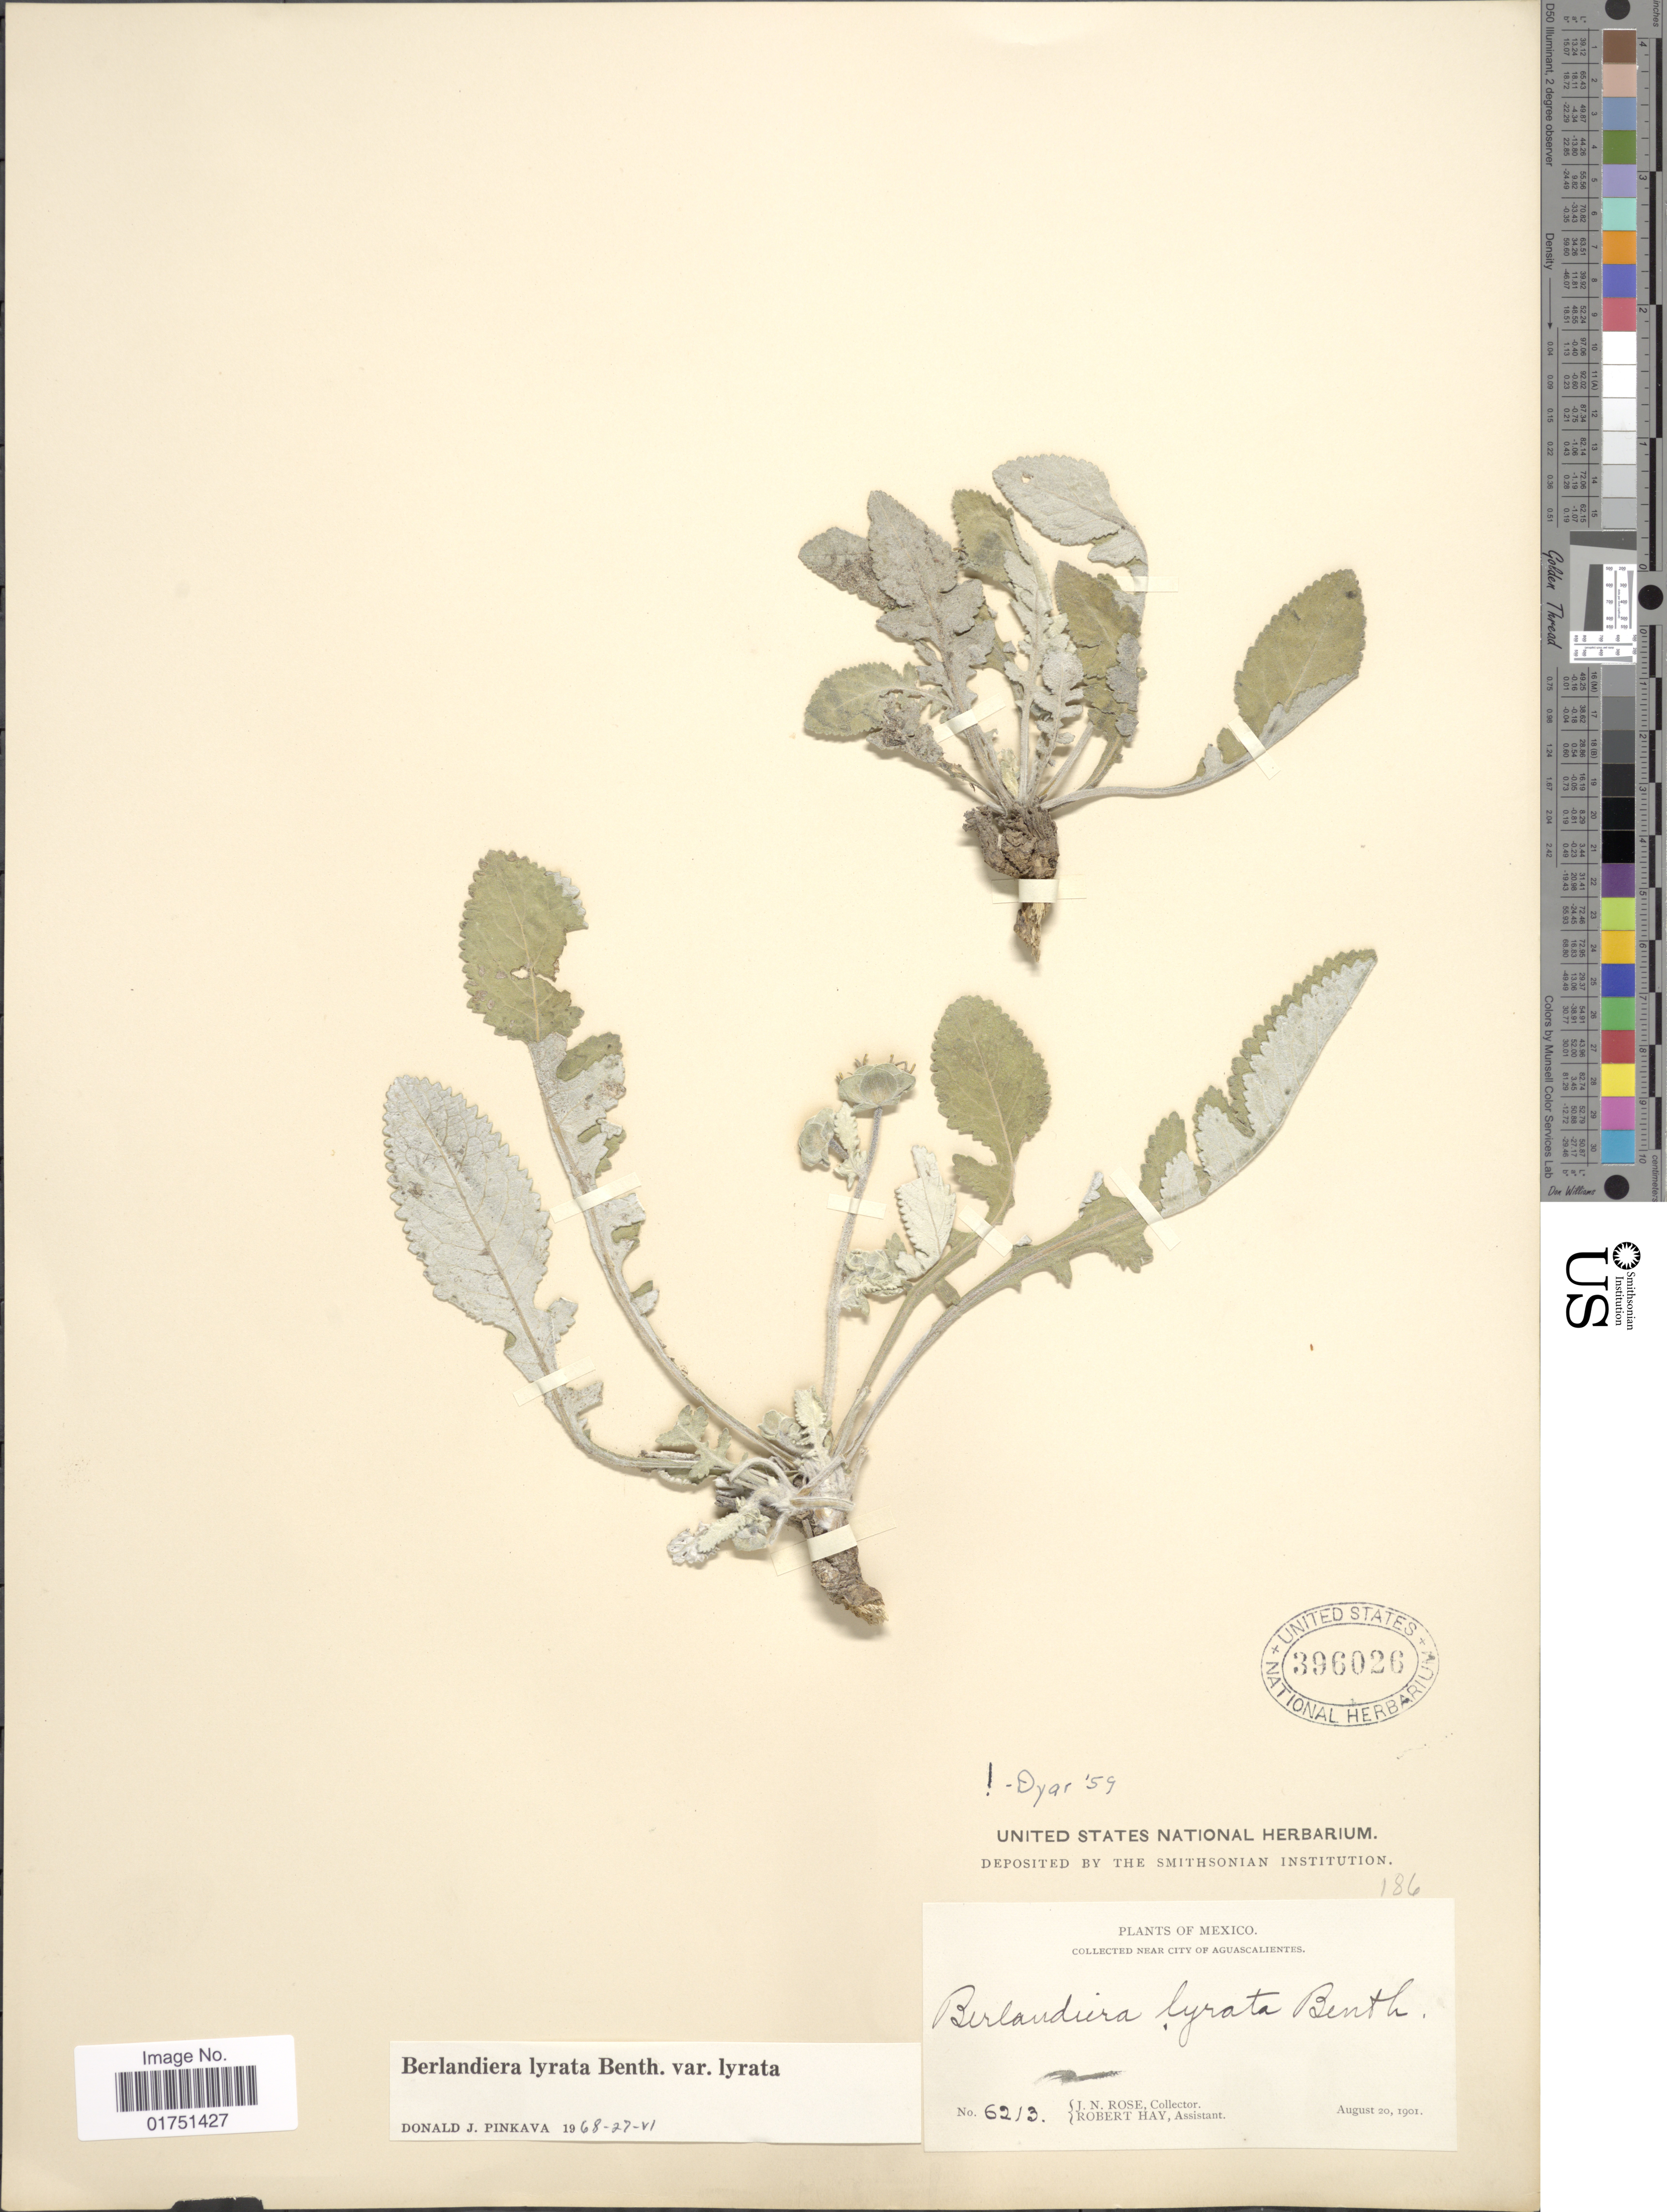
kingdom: Plantae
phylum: Tracheophyta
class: Magnoliopsida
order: Asterales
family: Asteraceae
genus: Berlandiera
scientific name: Berlandiera lyrata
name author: Benth.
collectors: J. N. Rose & R. Hay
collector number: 6213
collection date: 1901-08-20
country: Mexico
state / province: Aguascalientes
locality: Near city of Aguascalientes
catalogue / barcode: US 396026